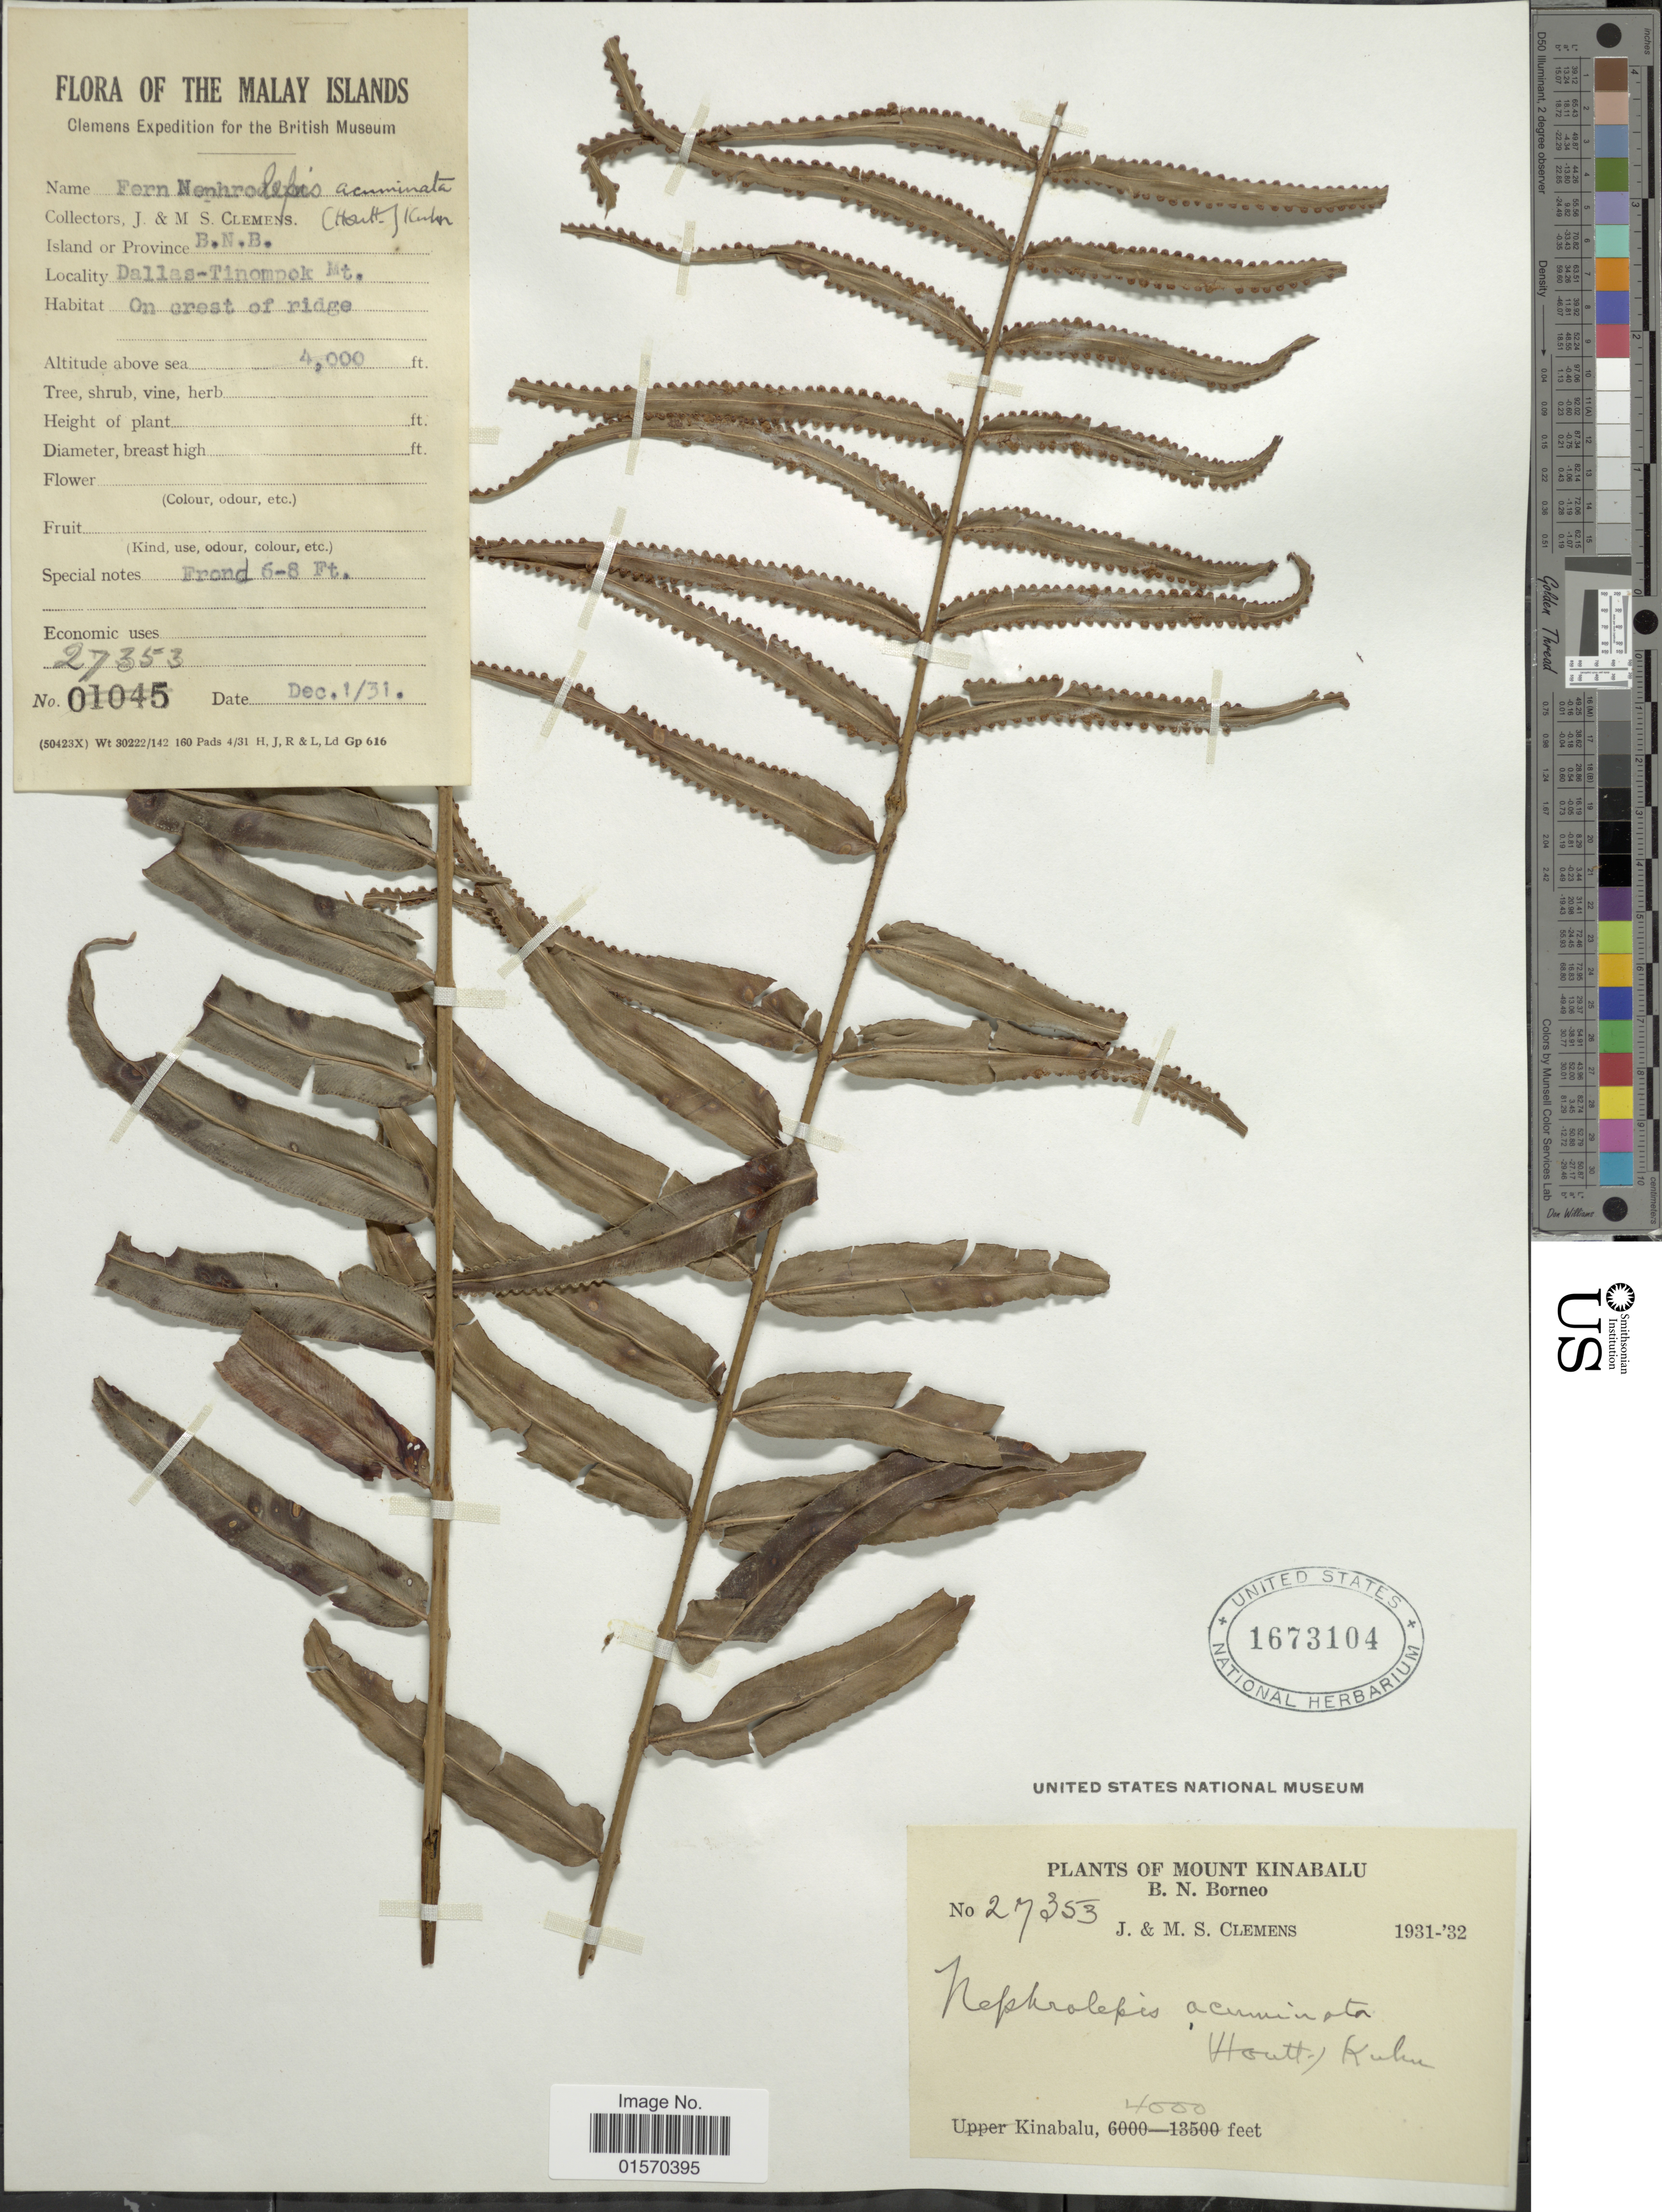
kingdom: Plantae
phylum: Tracheophyta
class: Polypodiopsida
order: Polypodiales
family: Nephrolepidaceae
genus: Nephrolepis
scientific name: Nephrolepis acuminata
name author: (Houtt.) Kuhn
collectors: J. Clemens & M. S. Clemens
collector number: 27353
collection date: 1931-12-01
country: Malaysia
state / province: Sabah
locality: Malay Islands. Mount Kinabalu. B. N. Borneo. Dallas-Tinompok Mt.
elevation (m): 1219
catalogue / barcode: US 1673104